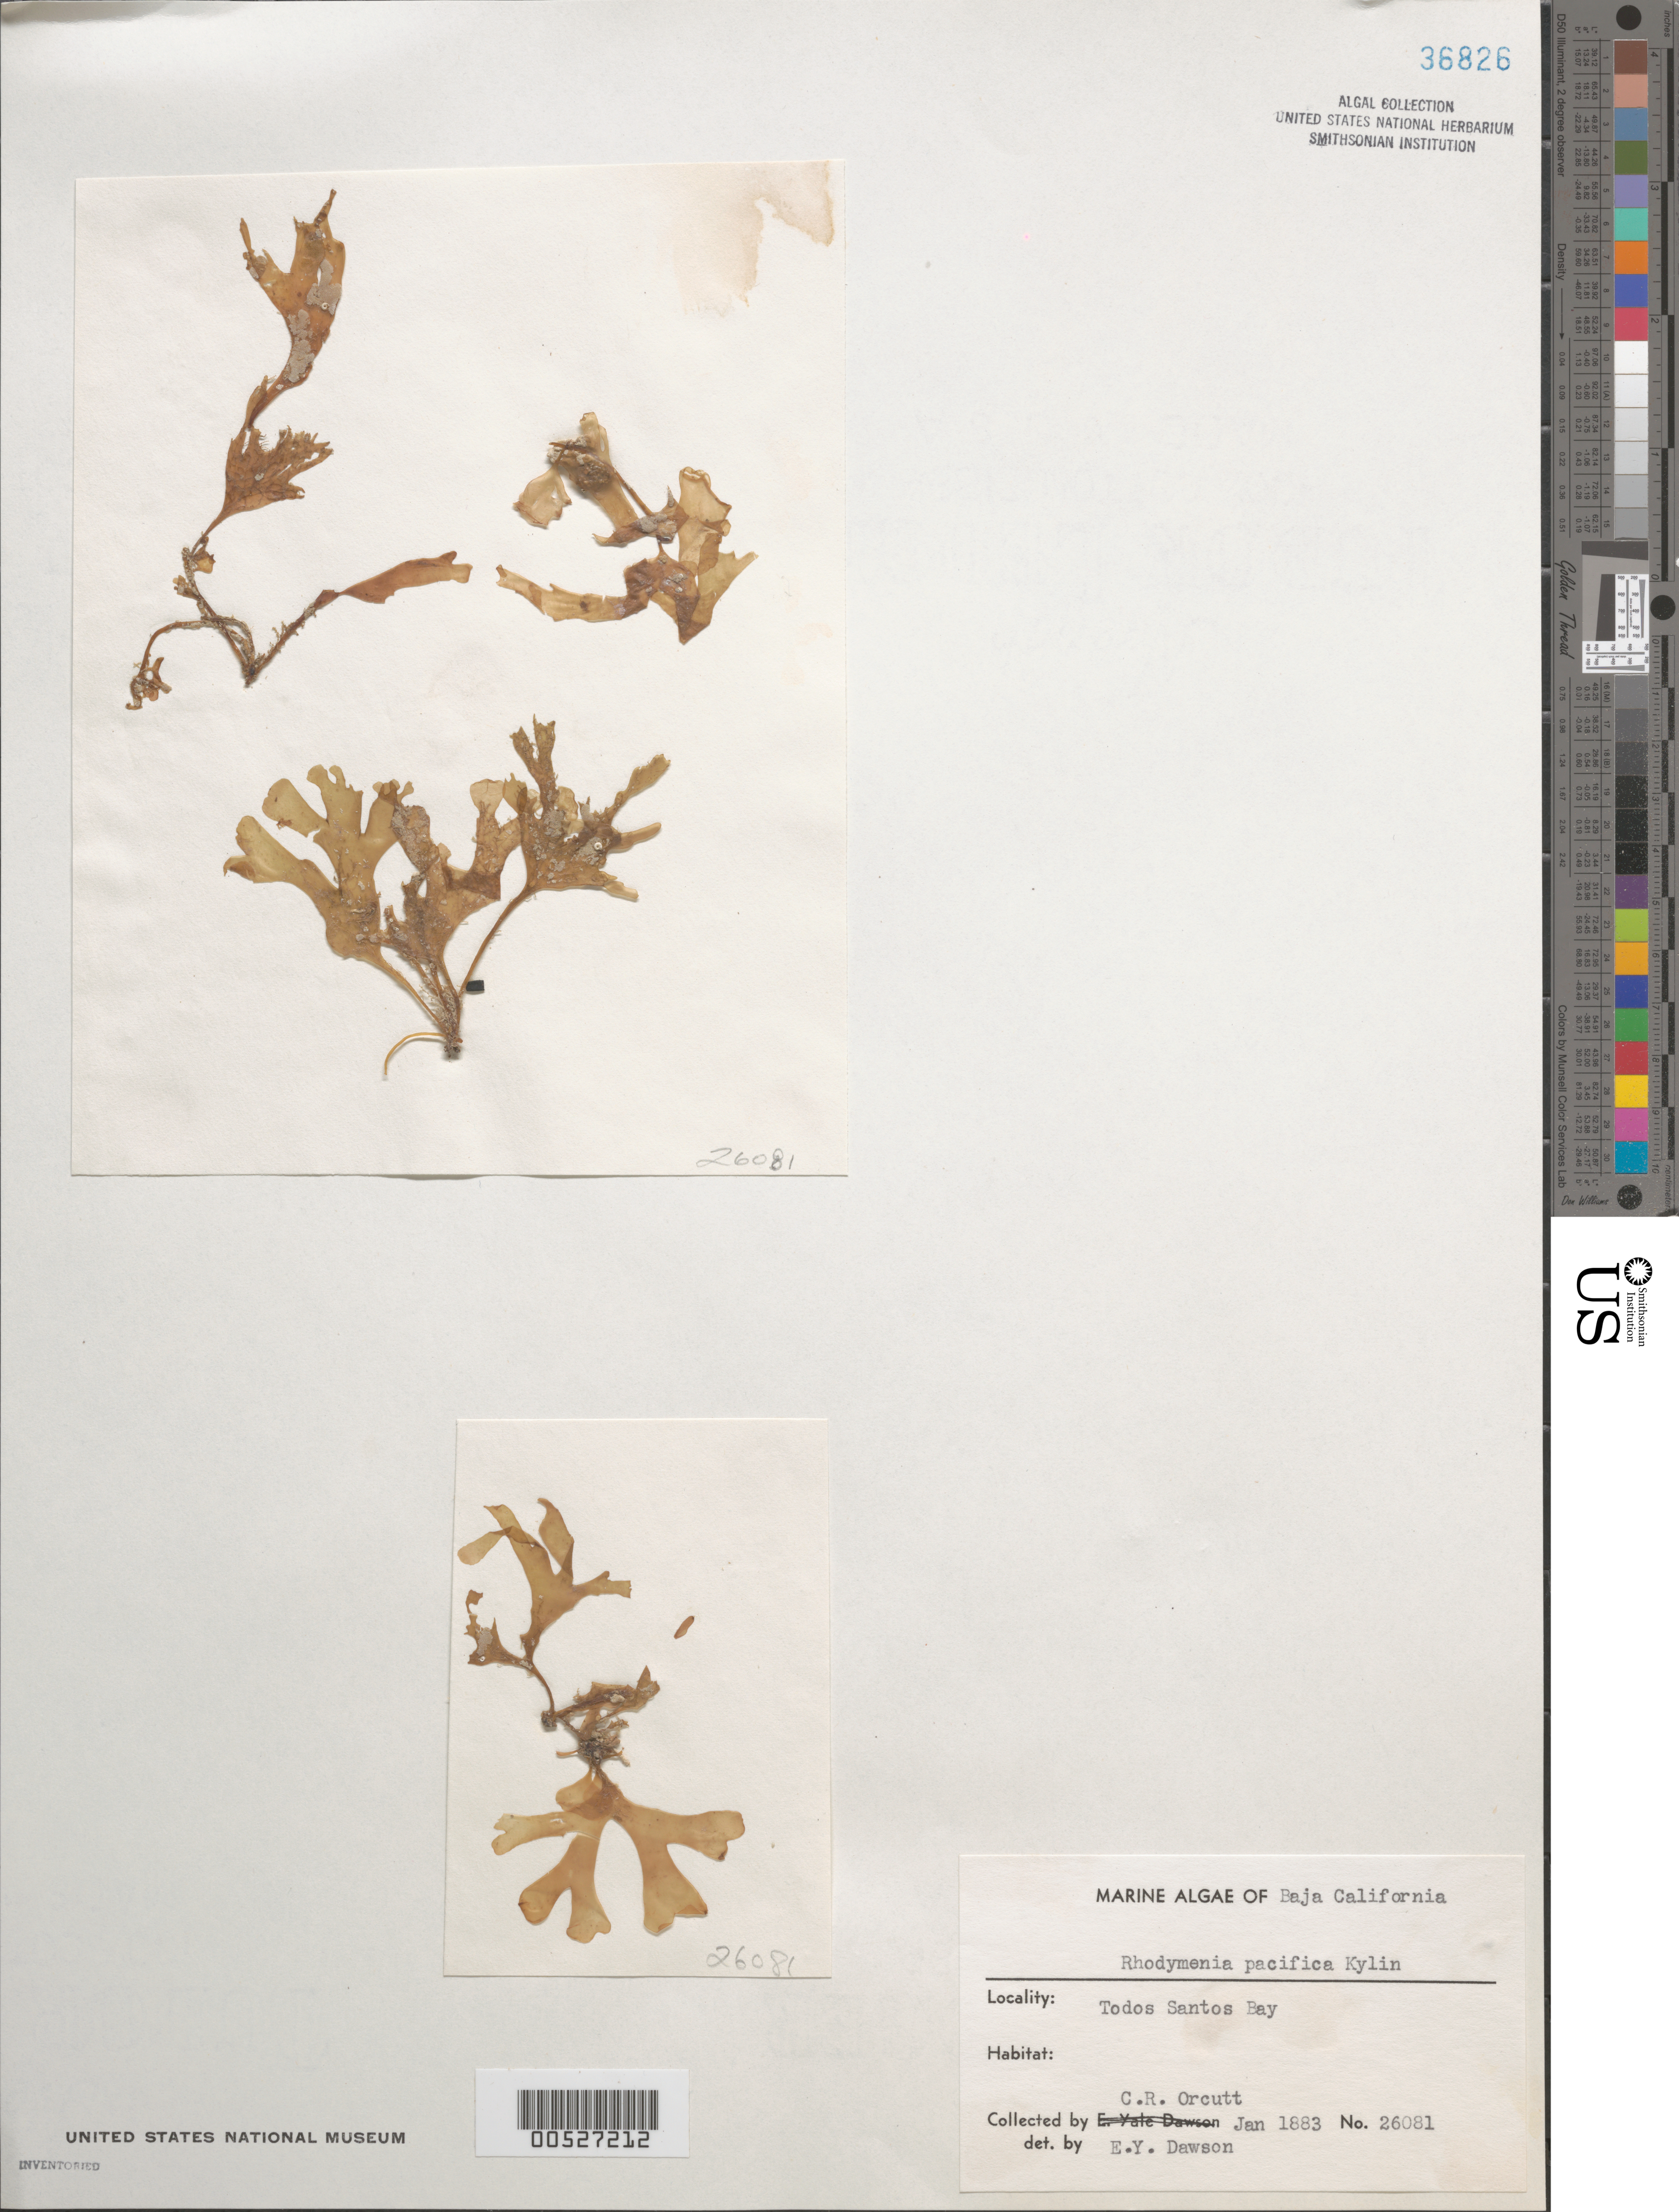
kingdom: Plantae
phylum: Rhodophyta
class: Florideophyceae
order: Rhodymeniales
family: Rhodymeniaceae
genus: Rhodymenia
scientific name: Rhodymenia pacifica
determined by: Dawson, E. Y.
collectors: C. R. Orcutt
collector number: EYD 26081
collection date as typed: Jan 1883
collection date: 1883-01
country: Mexico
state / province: Baja California Sur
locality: Bahia Todos Santos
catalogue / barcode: US 36826